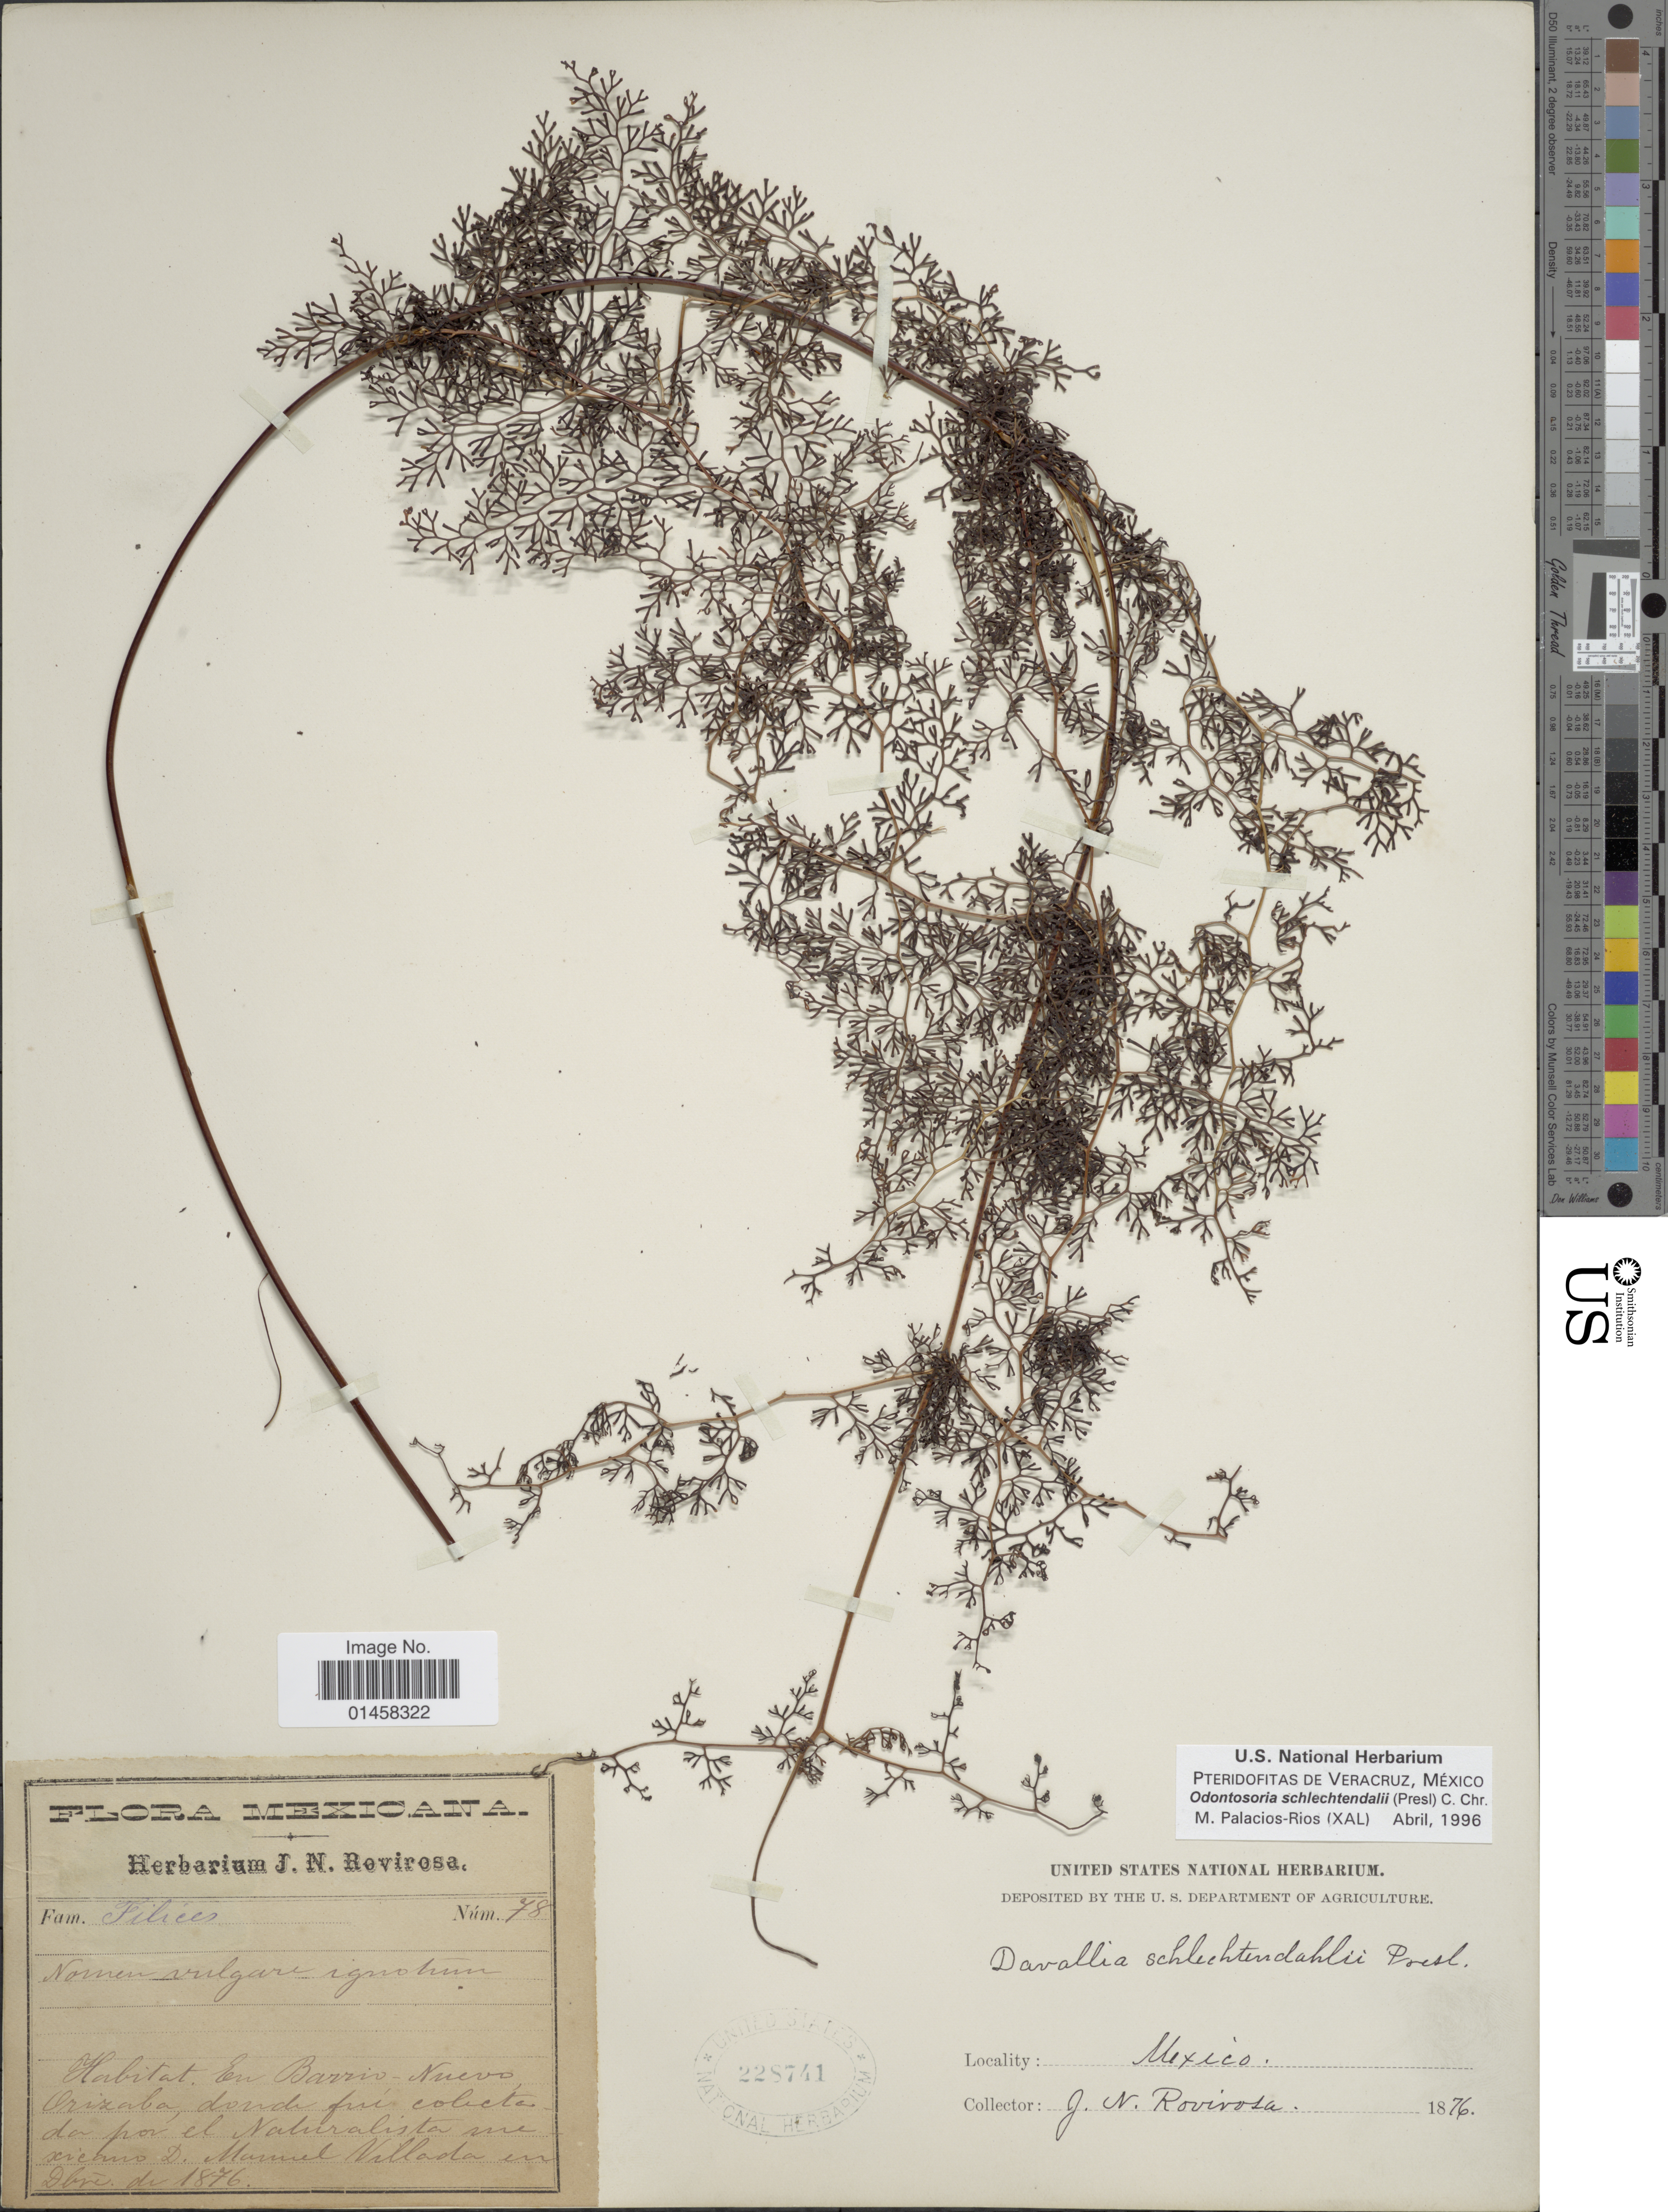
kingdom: Plantae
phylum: Tracheophyta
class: Polypodiopsida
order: Polypodiales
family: Lindsaeaceae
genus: Odontosoria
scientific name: Odontosoria schlechtendalii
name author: (C. Presl) C. Chr.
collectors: J. N. Rovirosa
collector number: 78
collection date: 1876-12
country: Mexico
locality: En Barrio-Nuevo Orizaba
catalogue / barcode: US 228741